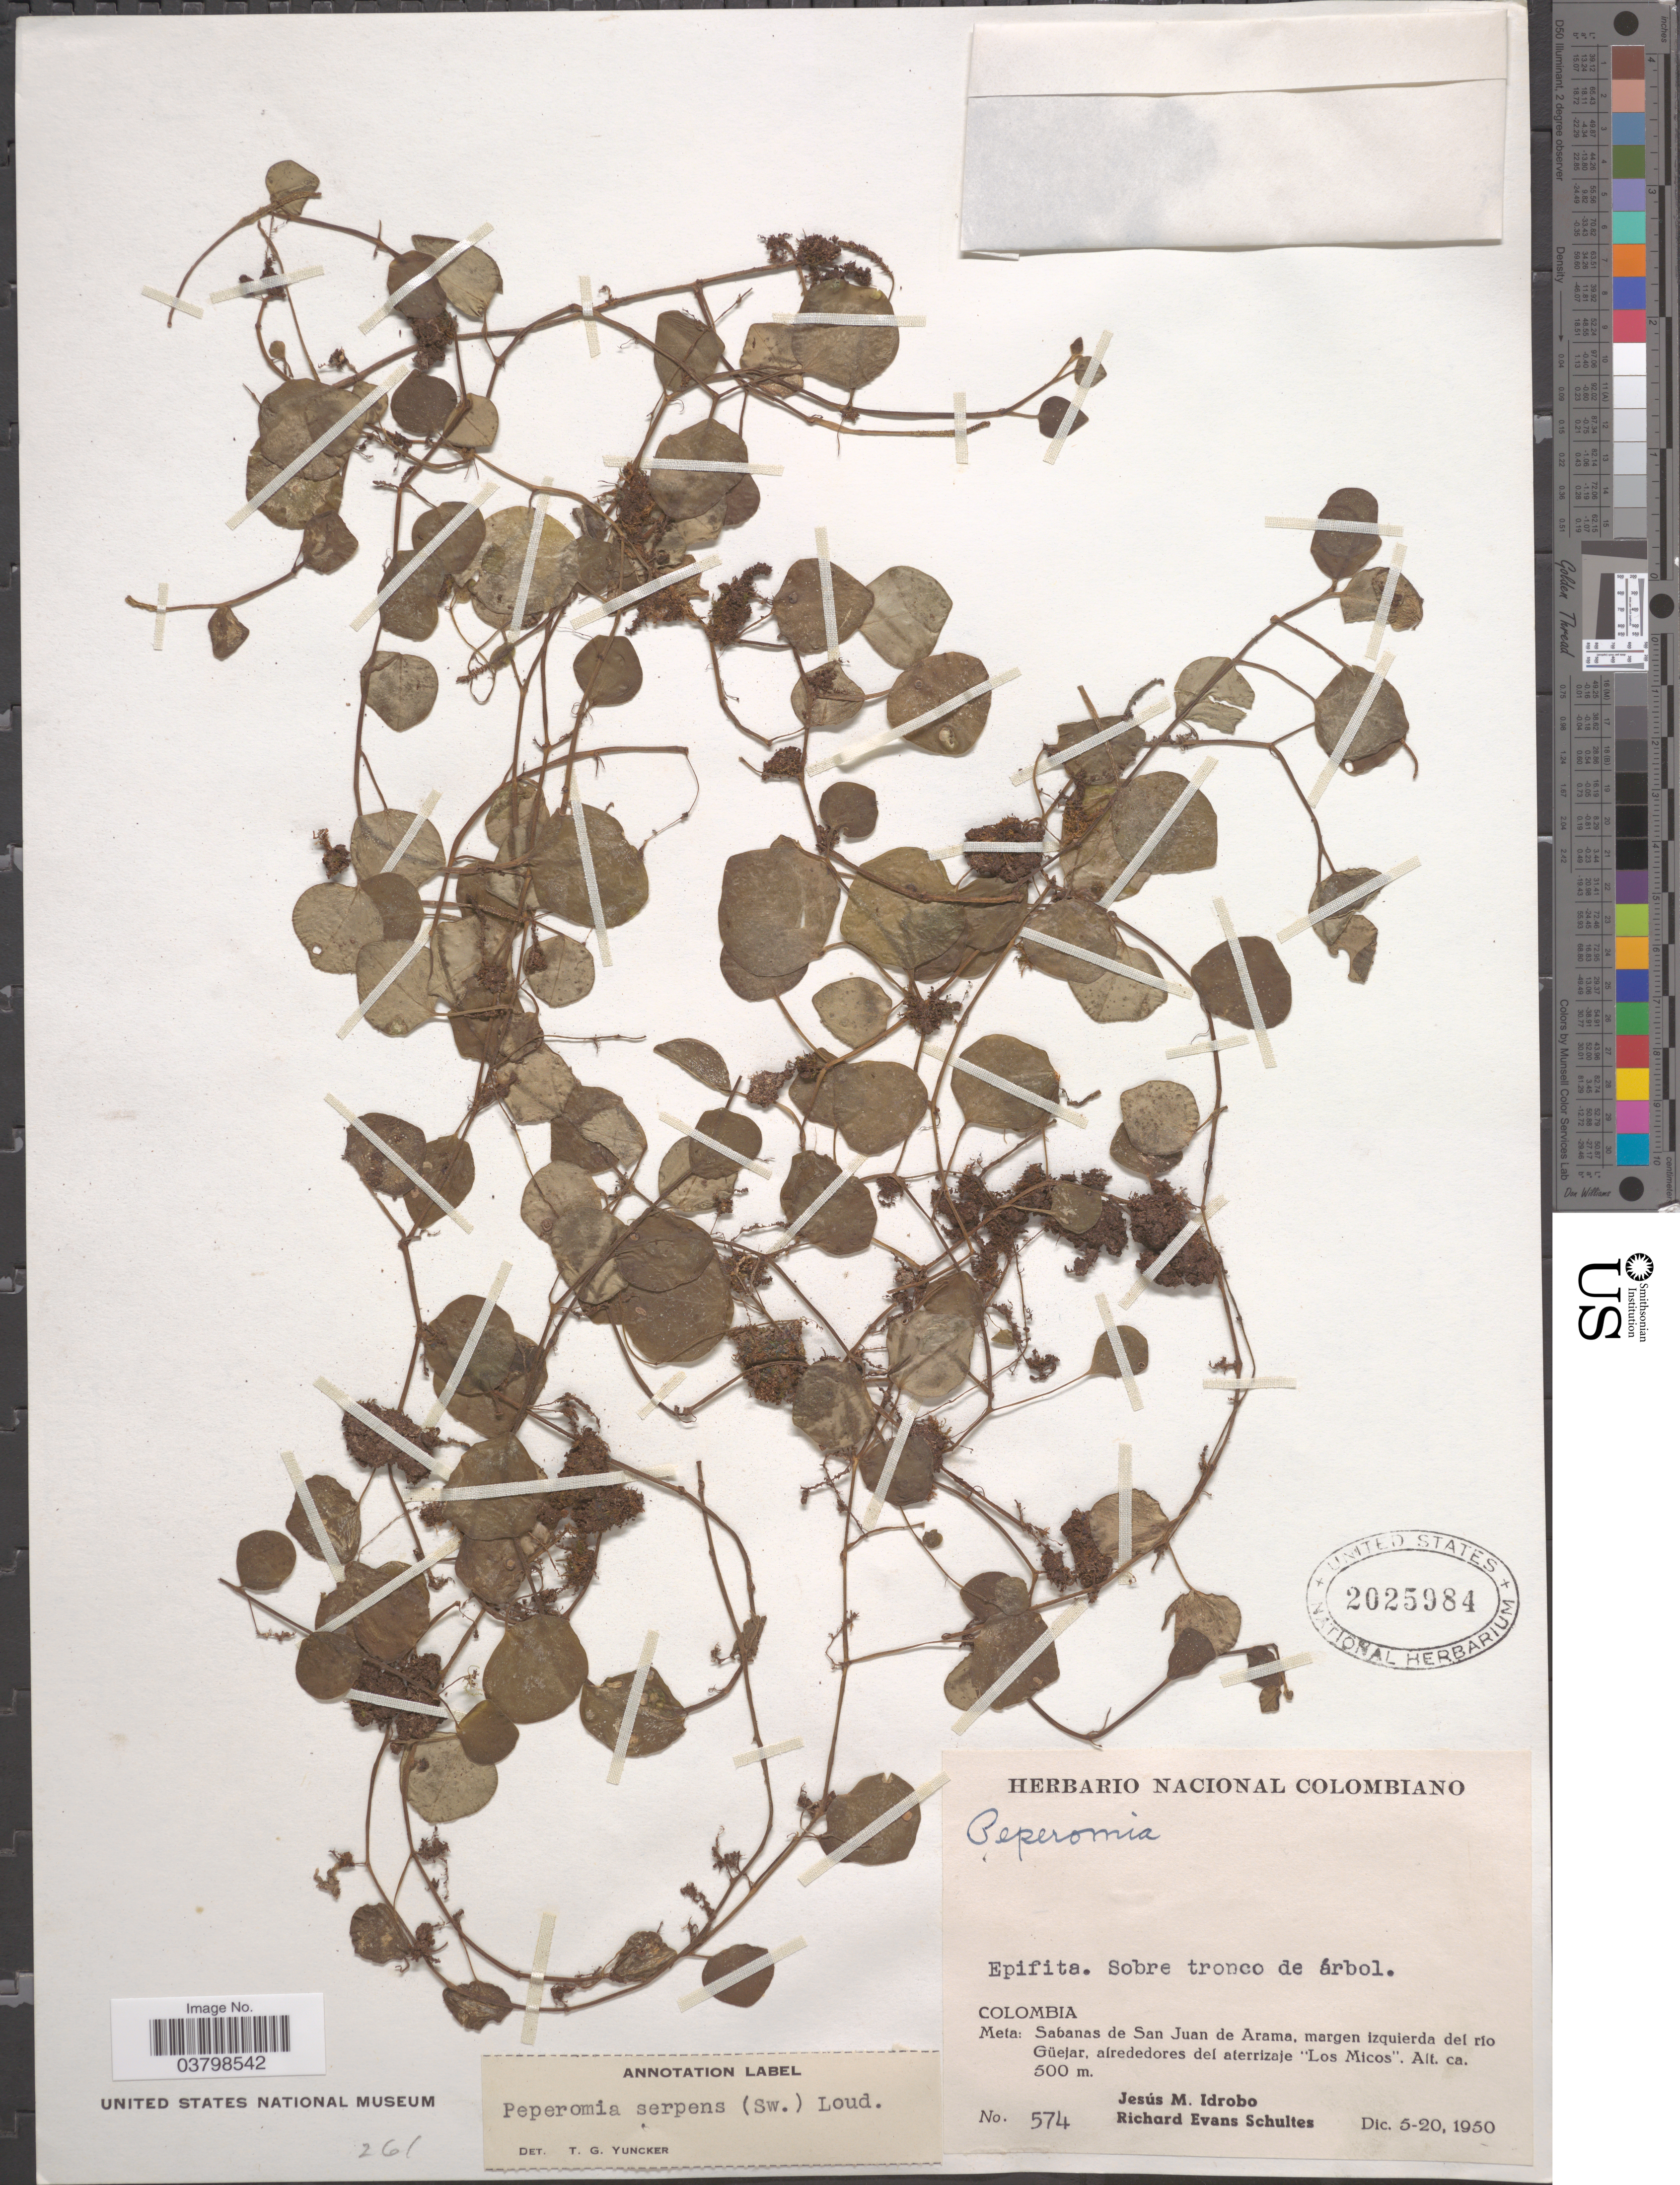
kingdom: Plantae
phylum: Tracheophyta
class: Magnoliopsida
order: Piperales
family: Piperaceae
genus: Peperomia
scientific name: Peperomia serpens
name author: (Sw.) Loudon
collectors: J. M. Idrobo & R. E. Schultes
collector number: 574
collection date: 1950-12-05/1950-12-20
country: Colombia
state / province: Meta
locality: Sabanas de San Juan de Arama, margen izquierda del río Güejar, alrededores del aterrizaje 'Los Micos'.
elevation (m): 500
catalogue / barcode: US 2025984